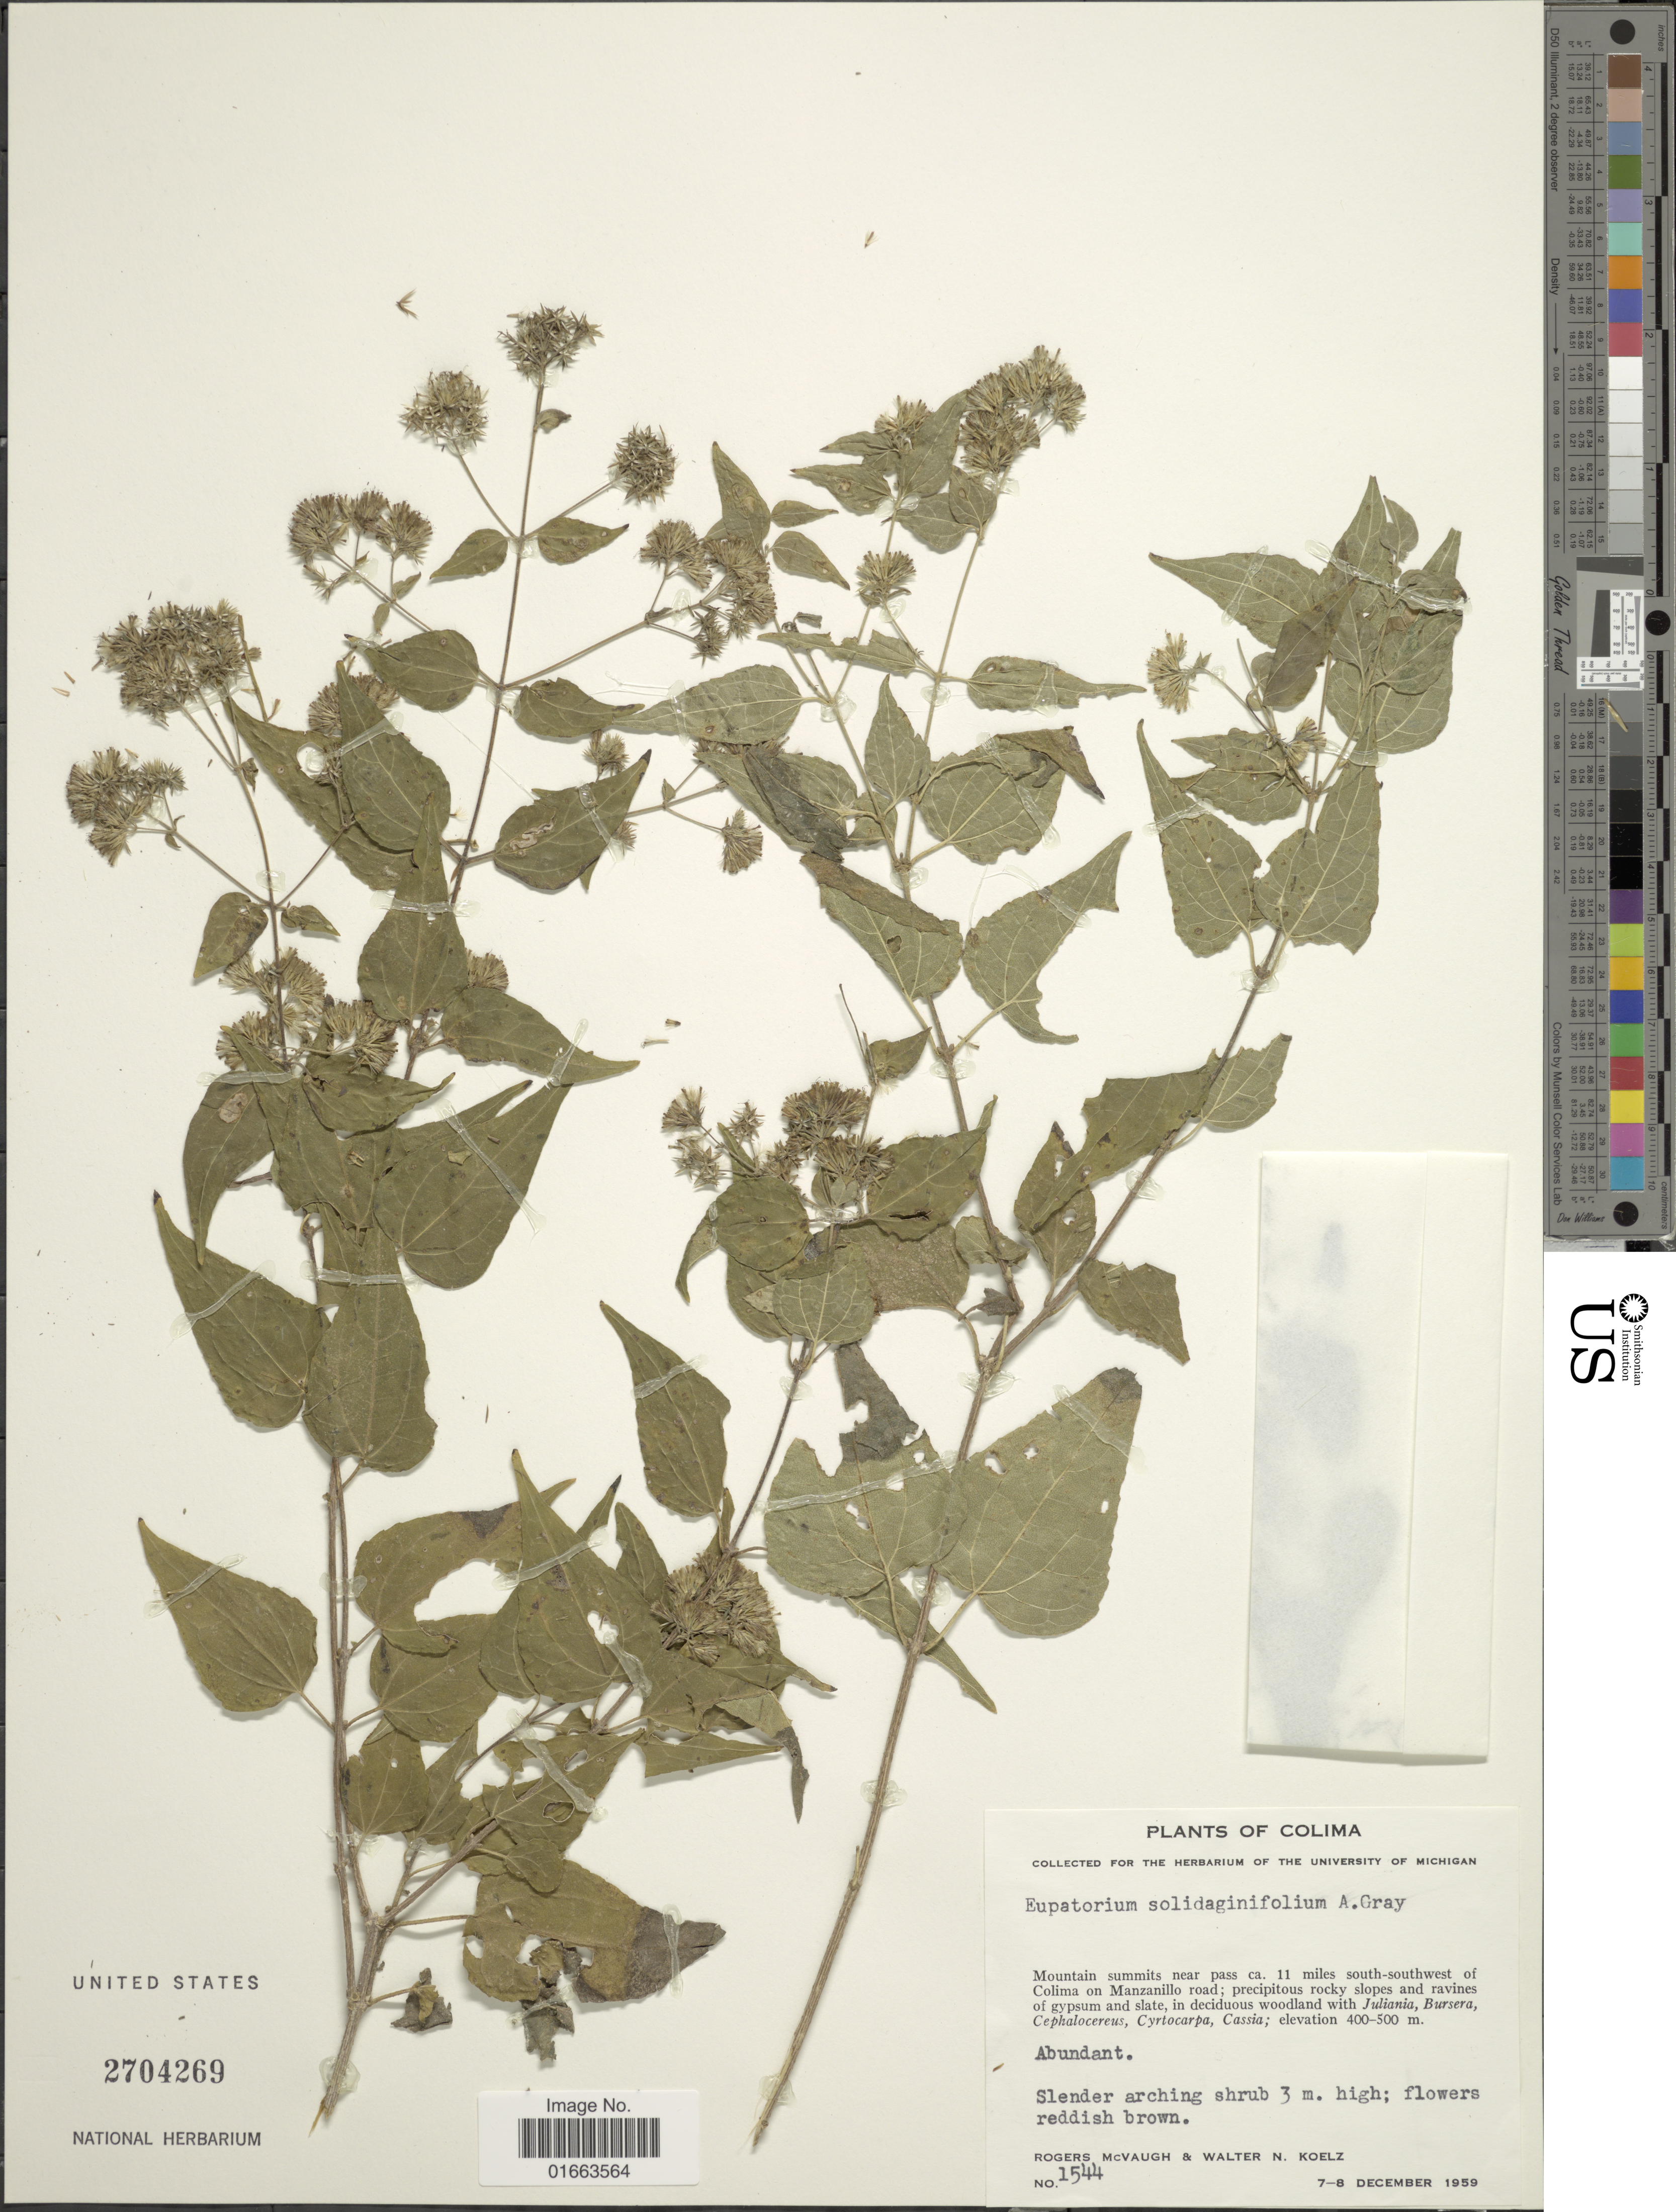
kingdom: Plantae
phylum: Tracheophyta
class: Magnoliopsida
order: Asterales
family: Asteraceae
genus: Koanophyllon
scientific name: Koanophyllon solidaginifolium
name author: (A. Gray) R.M. King & H. Rob.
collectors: R. McVaugh & W. N. Koelz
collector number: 1544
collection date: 1959-12-07/1959-12-08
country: Mexico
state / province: Colima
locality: Mountains summit near pass ca. 11 miles south-southwest of Colima and Manzanillo road; precipitous rocky slopes and ravines of gypsum and slate, in deciduous woodland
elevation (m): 400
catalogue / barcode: US 2704269